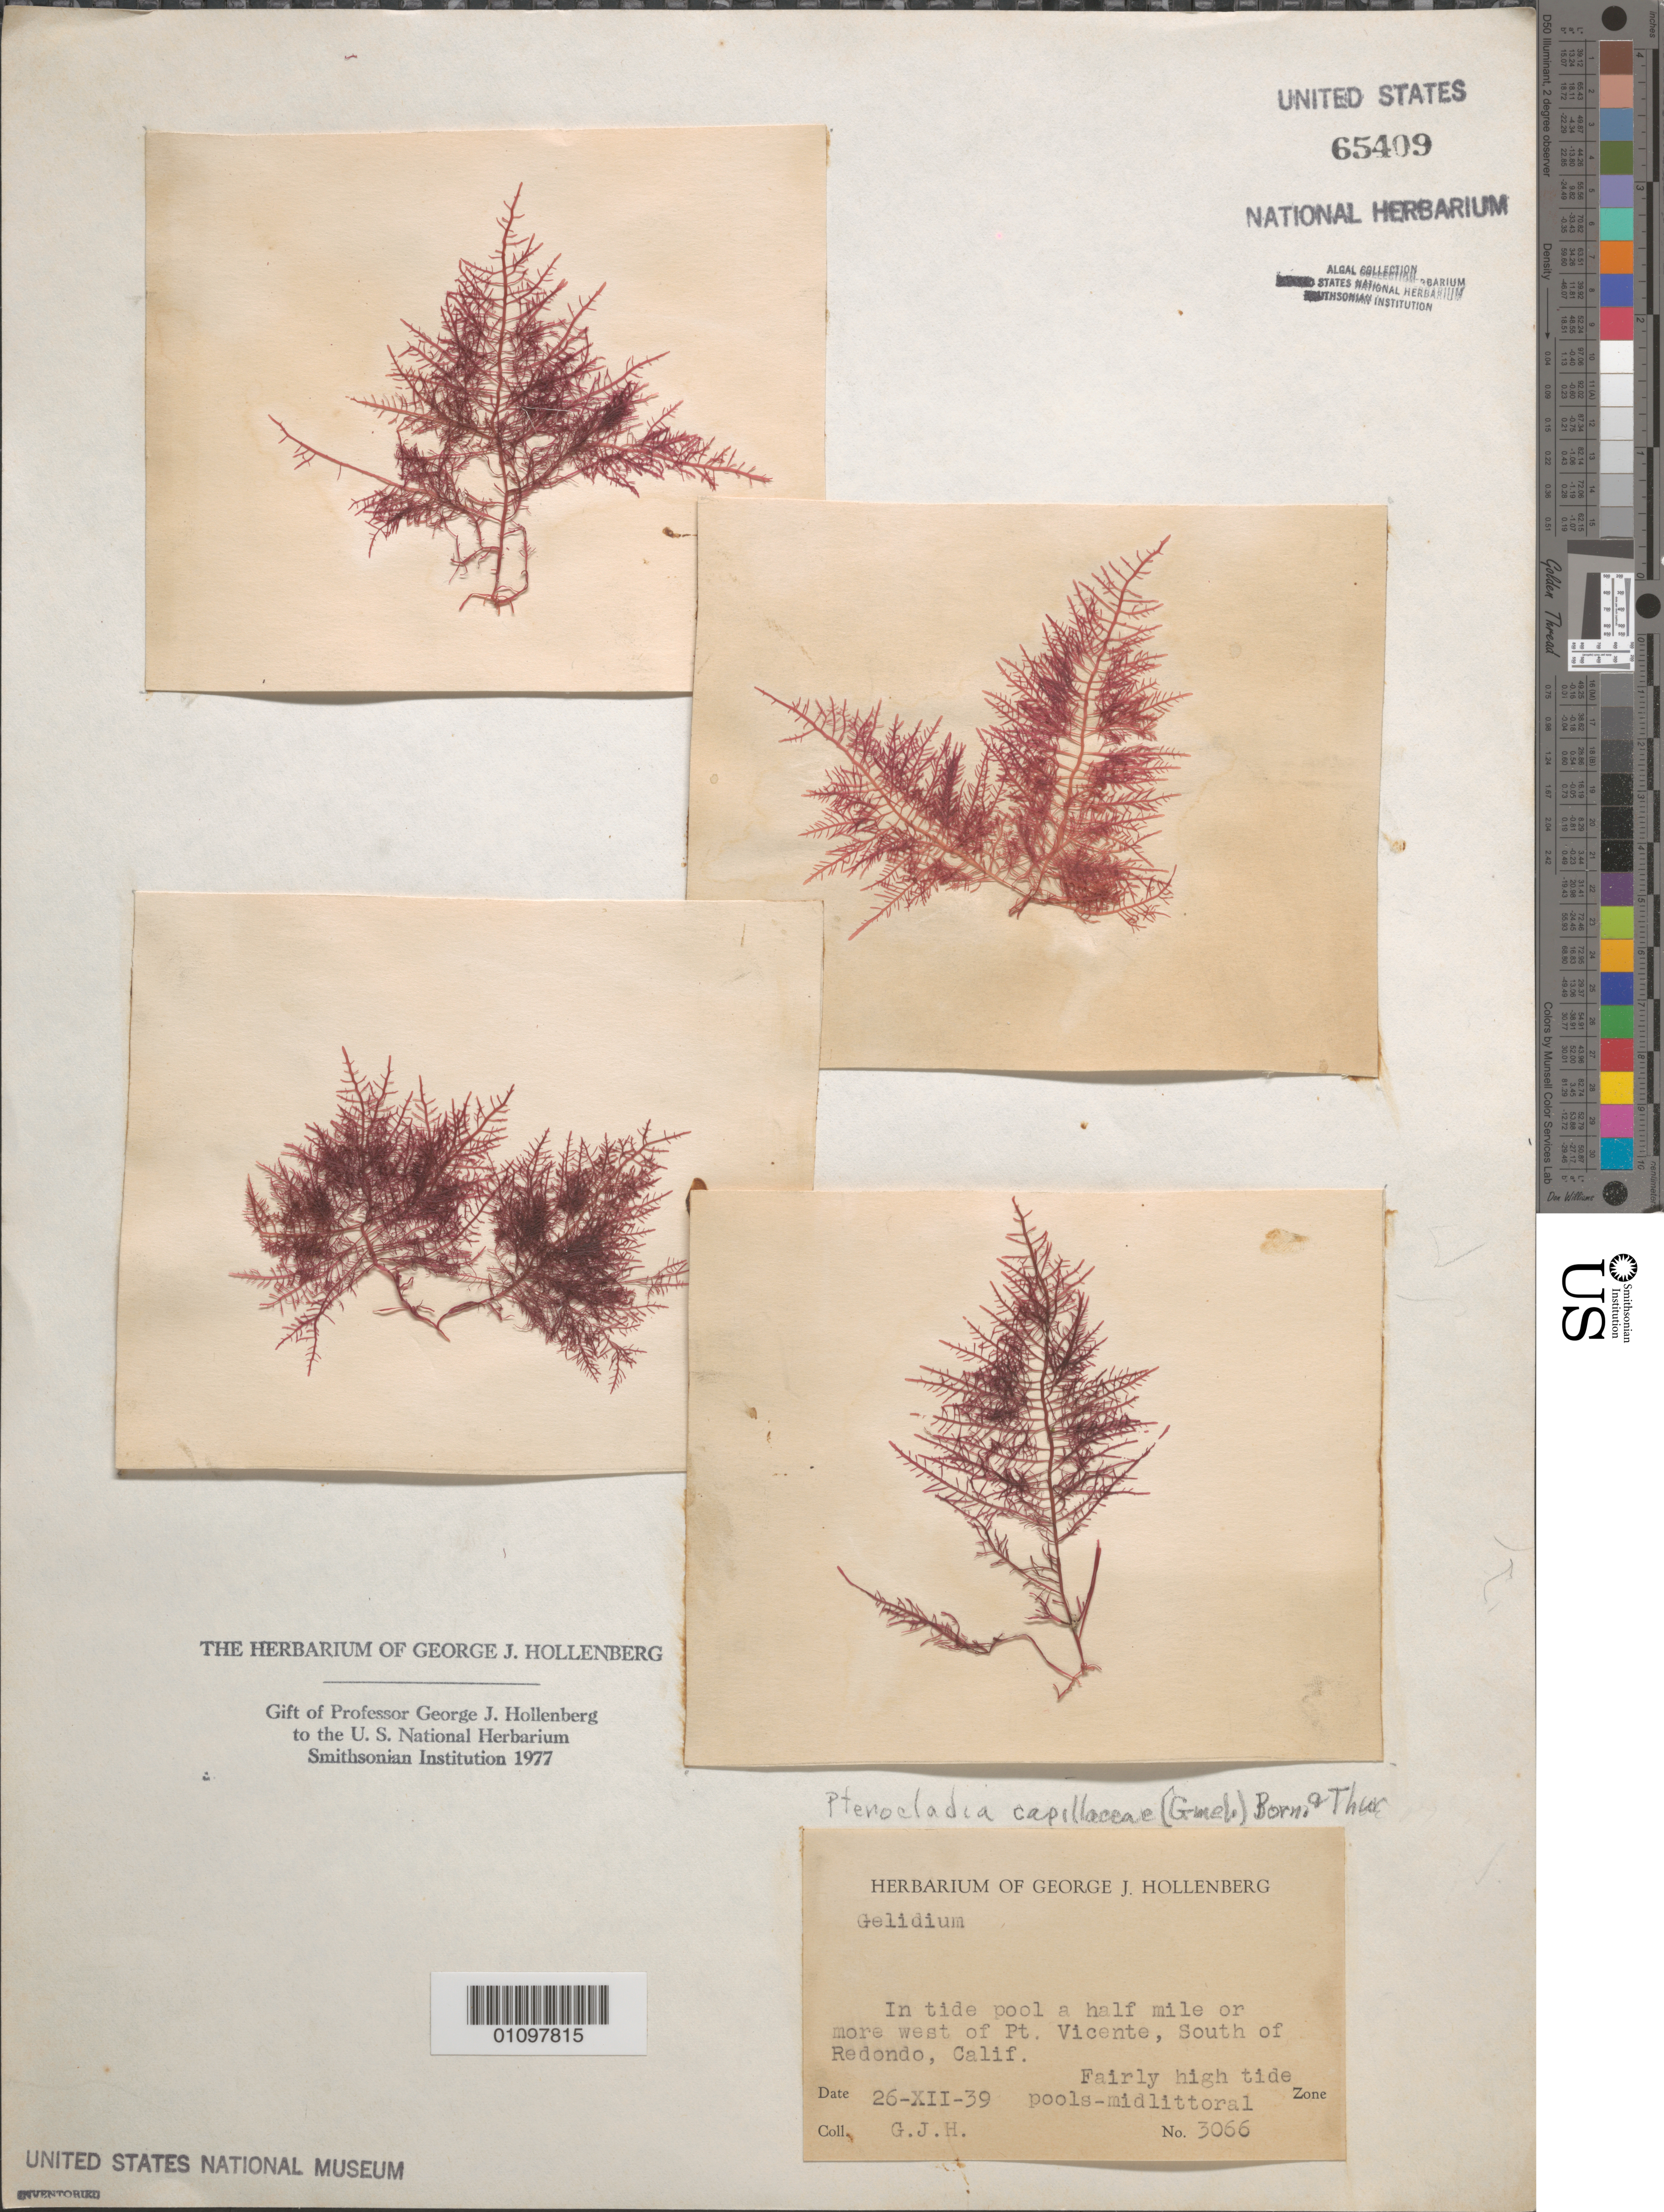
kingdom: Plantae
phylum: Rhodophyta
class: Florideophyceae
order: Gelidiales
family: Pterocladiaceae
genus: Pterocladiella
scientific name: Pterocladiella capillacea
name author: (S.G. Gmel.) Santelices & Hommers.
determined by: Algae name updating Project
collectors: G. Hollenberg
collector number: GJH 3066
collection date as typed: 26 Dec 1939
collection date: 1939-12-26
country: United States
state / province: California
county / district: Los Angeles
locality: South of Redondo, tide pool half mile or more west of Point Vicente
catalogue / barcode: US 65409